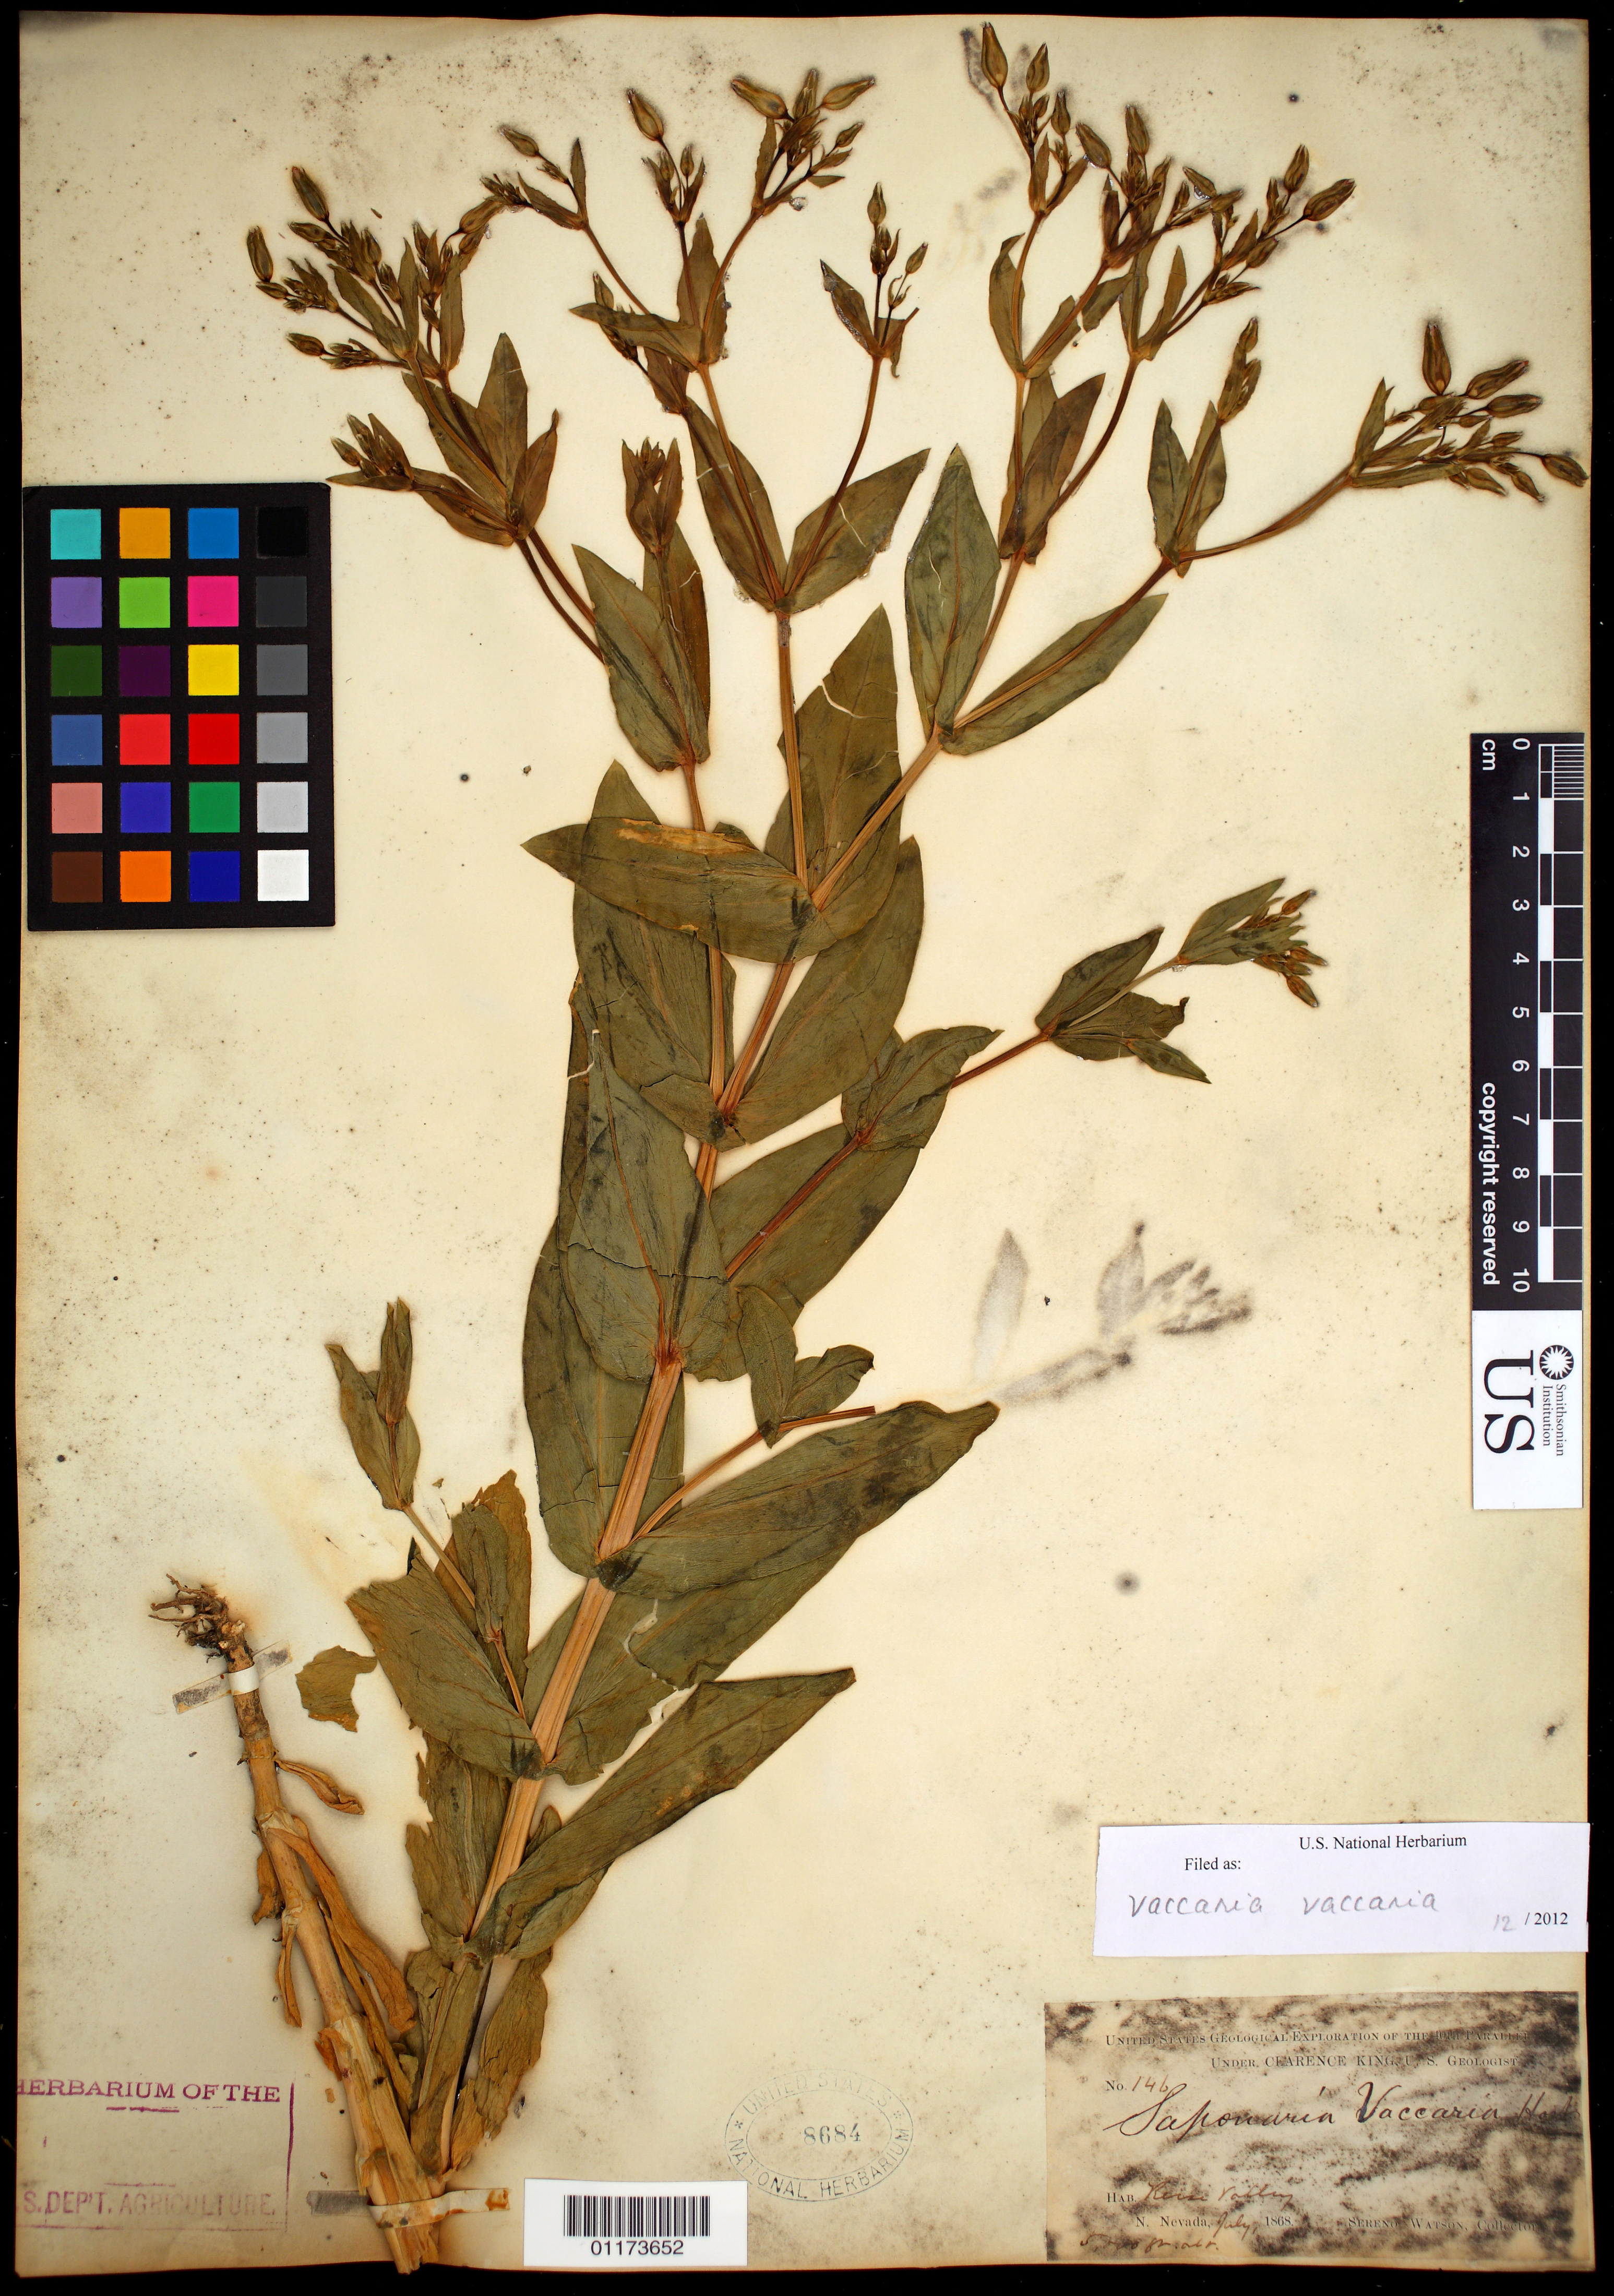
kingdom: Plantae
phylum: Tracheophyta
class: Magnoliopsida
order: Caryophyllales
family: Caryophyllaceae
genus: Gypsophila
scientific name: Gypsophila vaccaria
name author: (L.) Sm.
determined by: Strong, M. T., (US), Smithsonian Institution - National Museum of Natural History (UNITED STATES)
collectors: S. Watson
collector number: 146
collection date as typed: Jul 1868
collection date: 1868-07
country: United States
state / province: Nevada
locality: Reese River Valley.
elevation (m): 1524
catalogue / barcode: US 8684